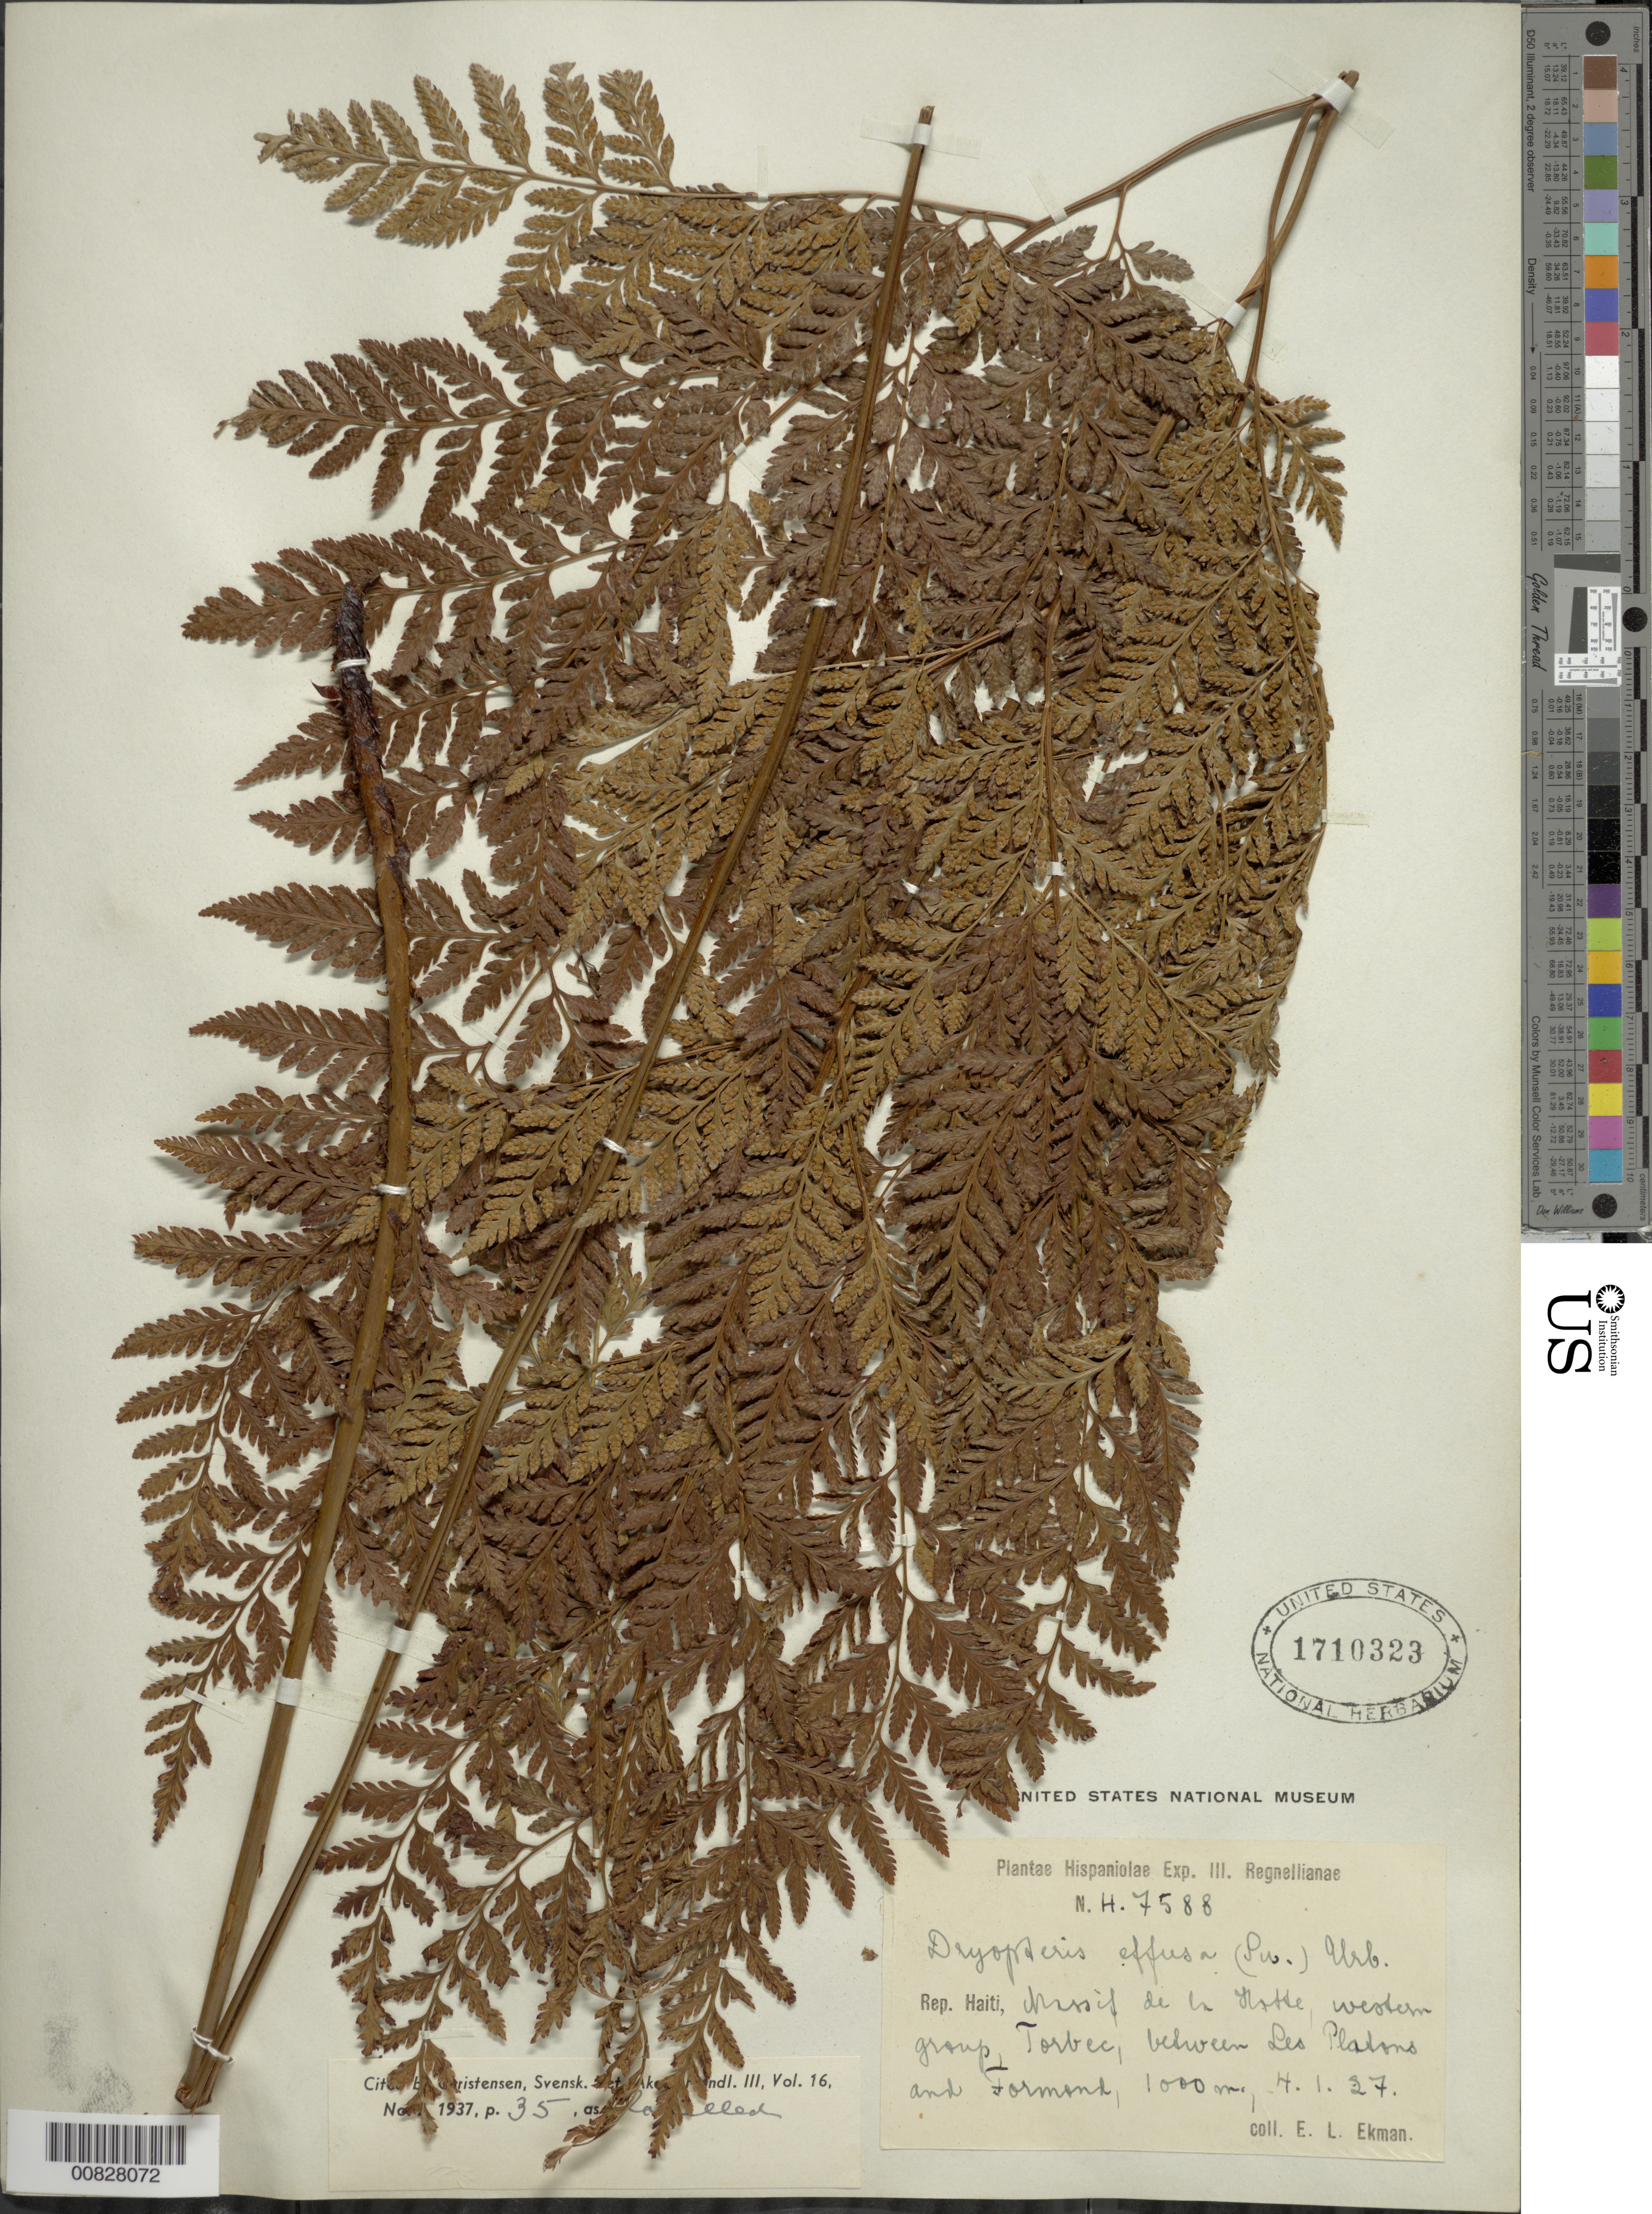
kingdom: Plantae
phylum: Tracheophyta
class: Polypodiopsida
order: Polypodiales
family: Dryopteridaceae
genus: Parapolystichum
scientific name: Parapolystichum effusum var. effusum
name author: (Sw.) Ching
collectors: E. L. Ekman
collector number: H 7588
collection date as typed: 04 Jan 1927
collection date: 1927-01-04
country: Haiti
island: Hispaniola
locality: Massif de la Hotte, western group, Torbec, between Les Platons and Formond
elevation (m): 1000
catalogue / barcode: US 1710323